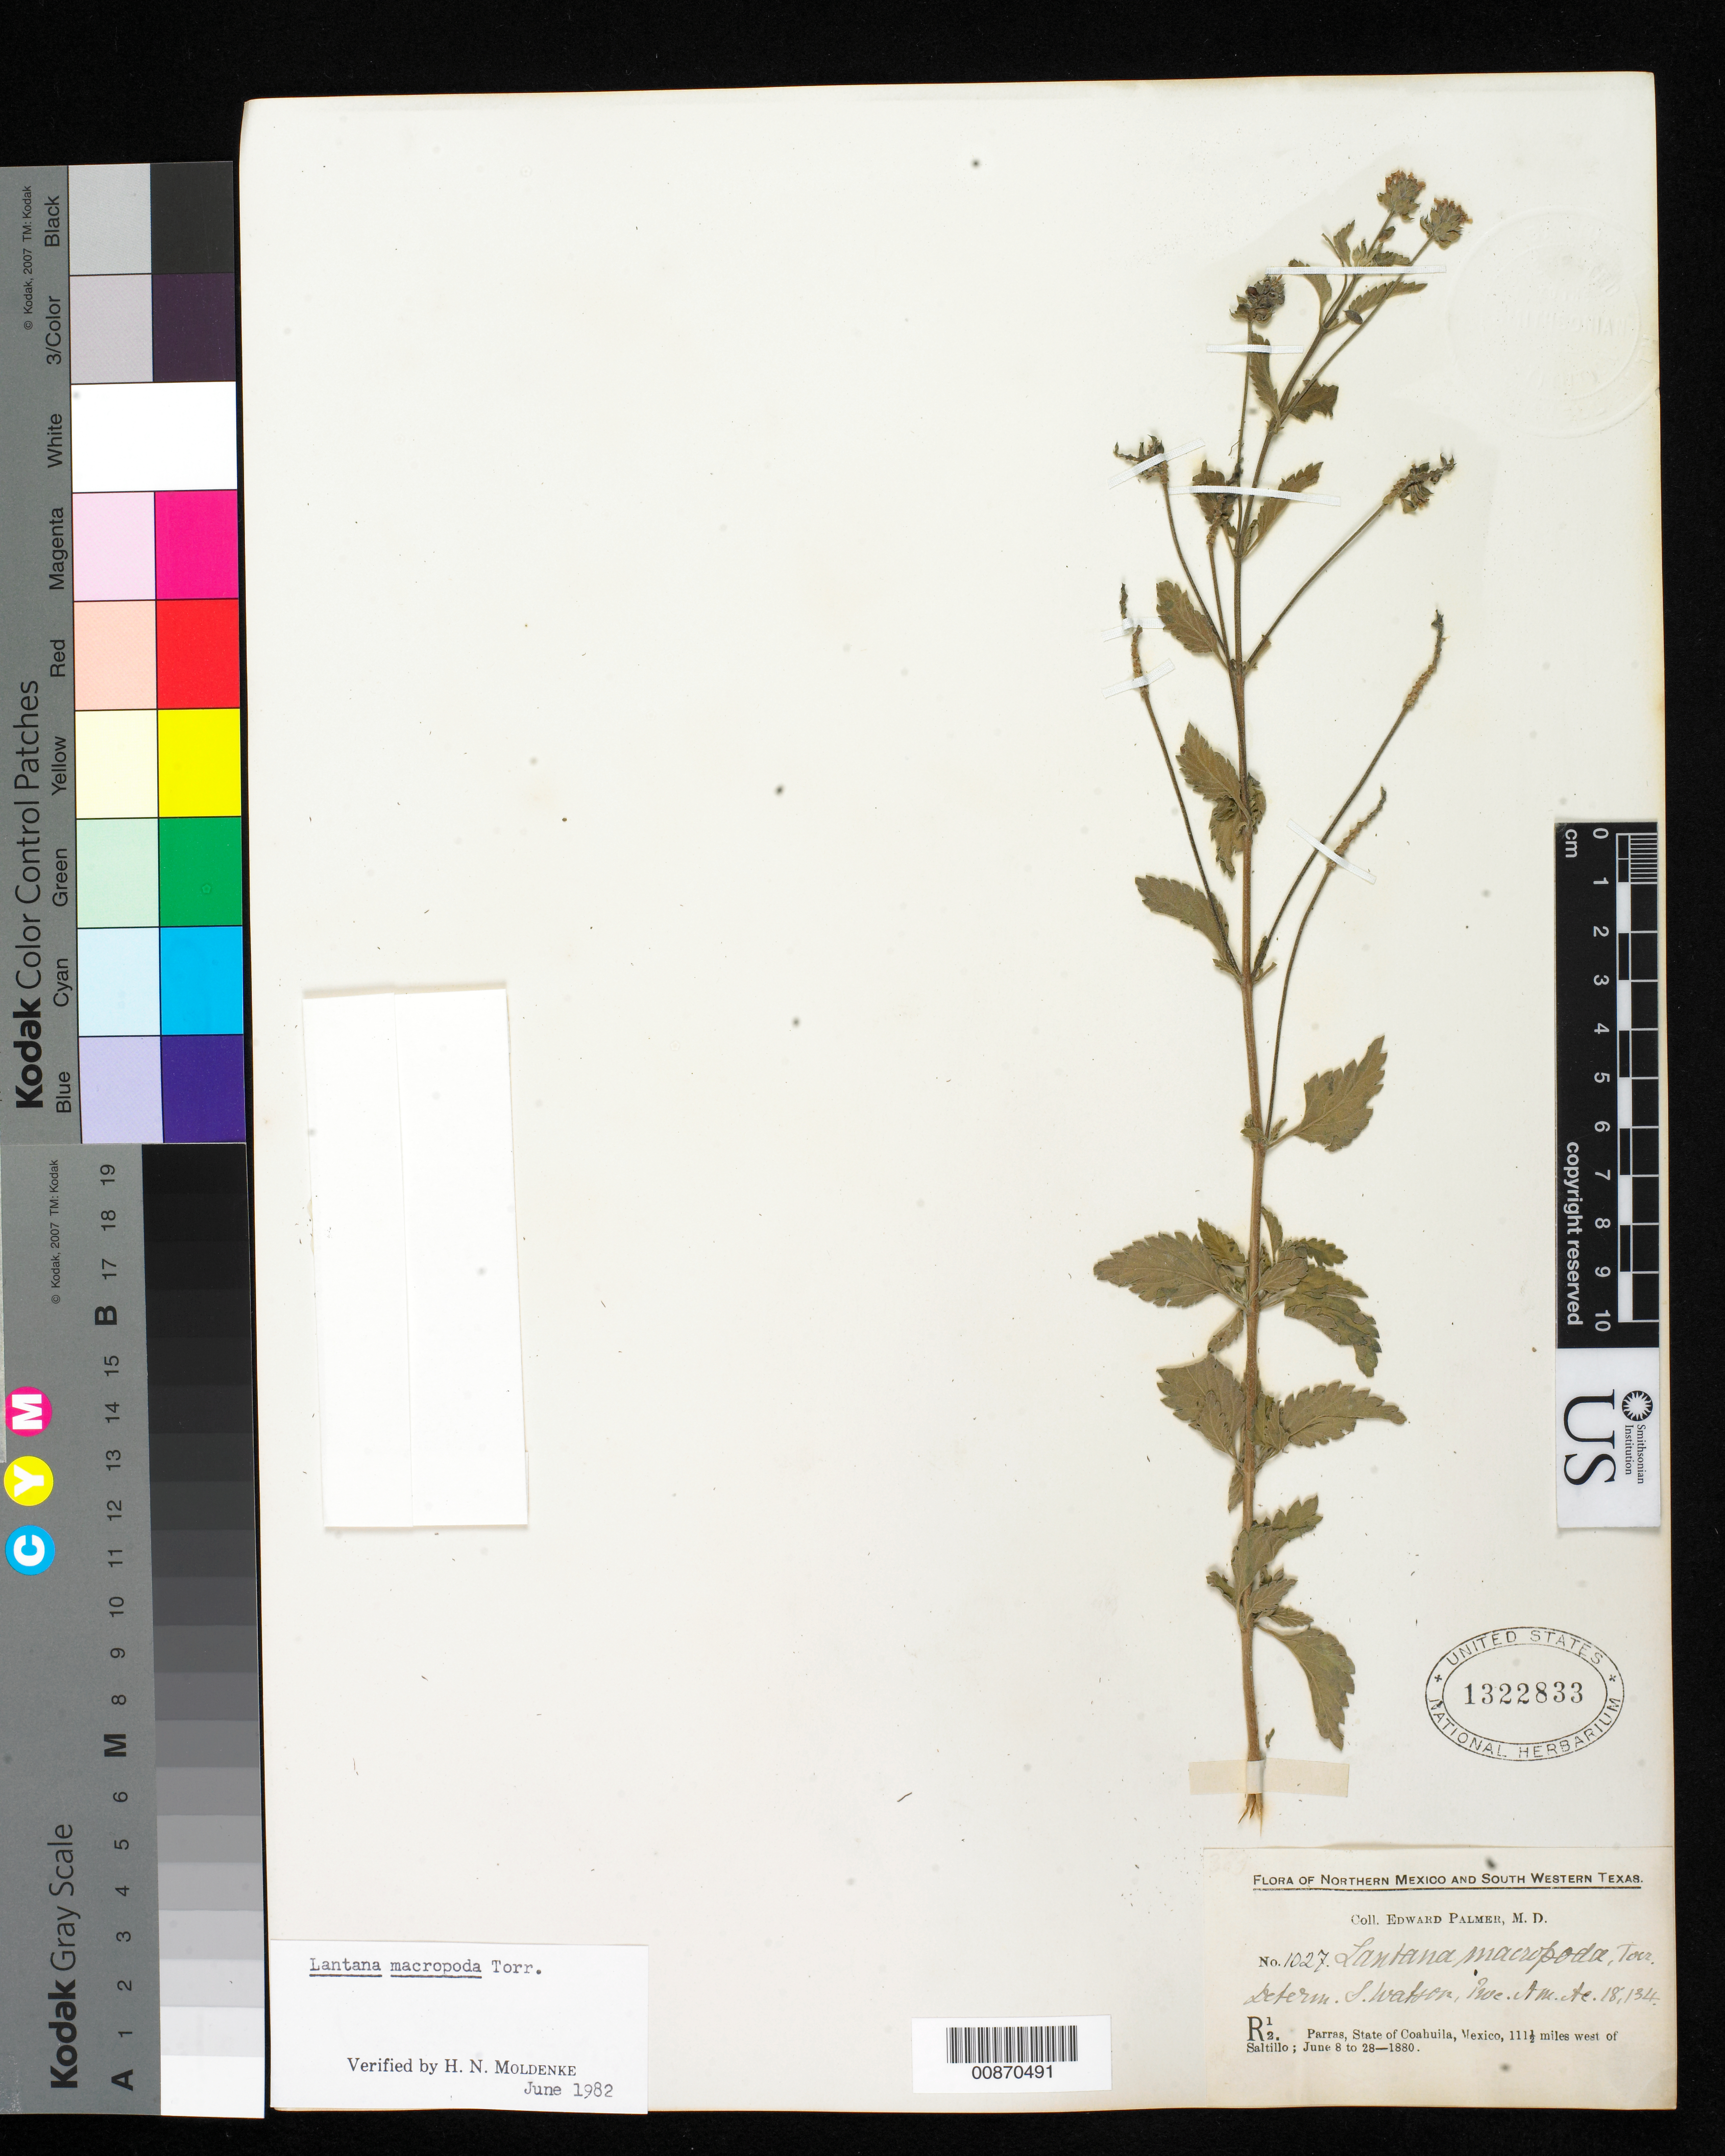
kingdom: Plantae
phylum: Tracheophyta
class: Magnoliopsida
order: Lamiales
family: Verbenaceae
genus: Lantana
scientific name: Lantana macropoda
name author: Torr.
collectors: E. Palmer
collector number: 1027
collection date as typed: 08 Jun 1880 to 28 Jun 1880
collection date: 1880-06-08/1880-06-28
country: Mexico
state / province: Coahuila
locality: R12. Parras, Coahuila, 111½ miles west of Saltillo.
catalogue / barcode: US 1322833